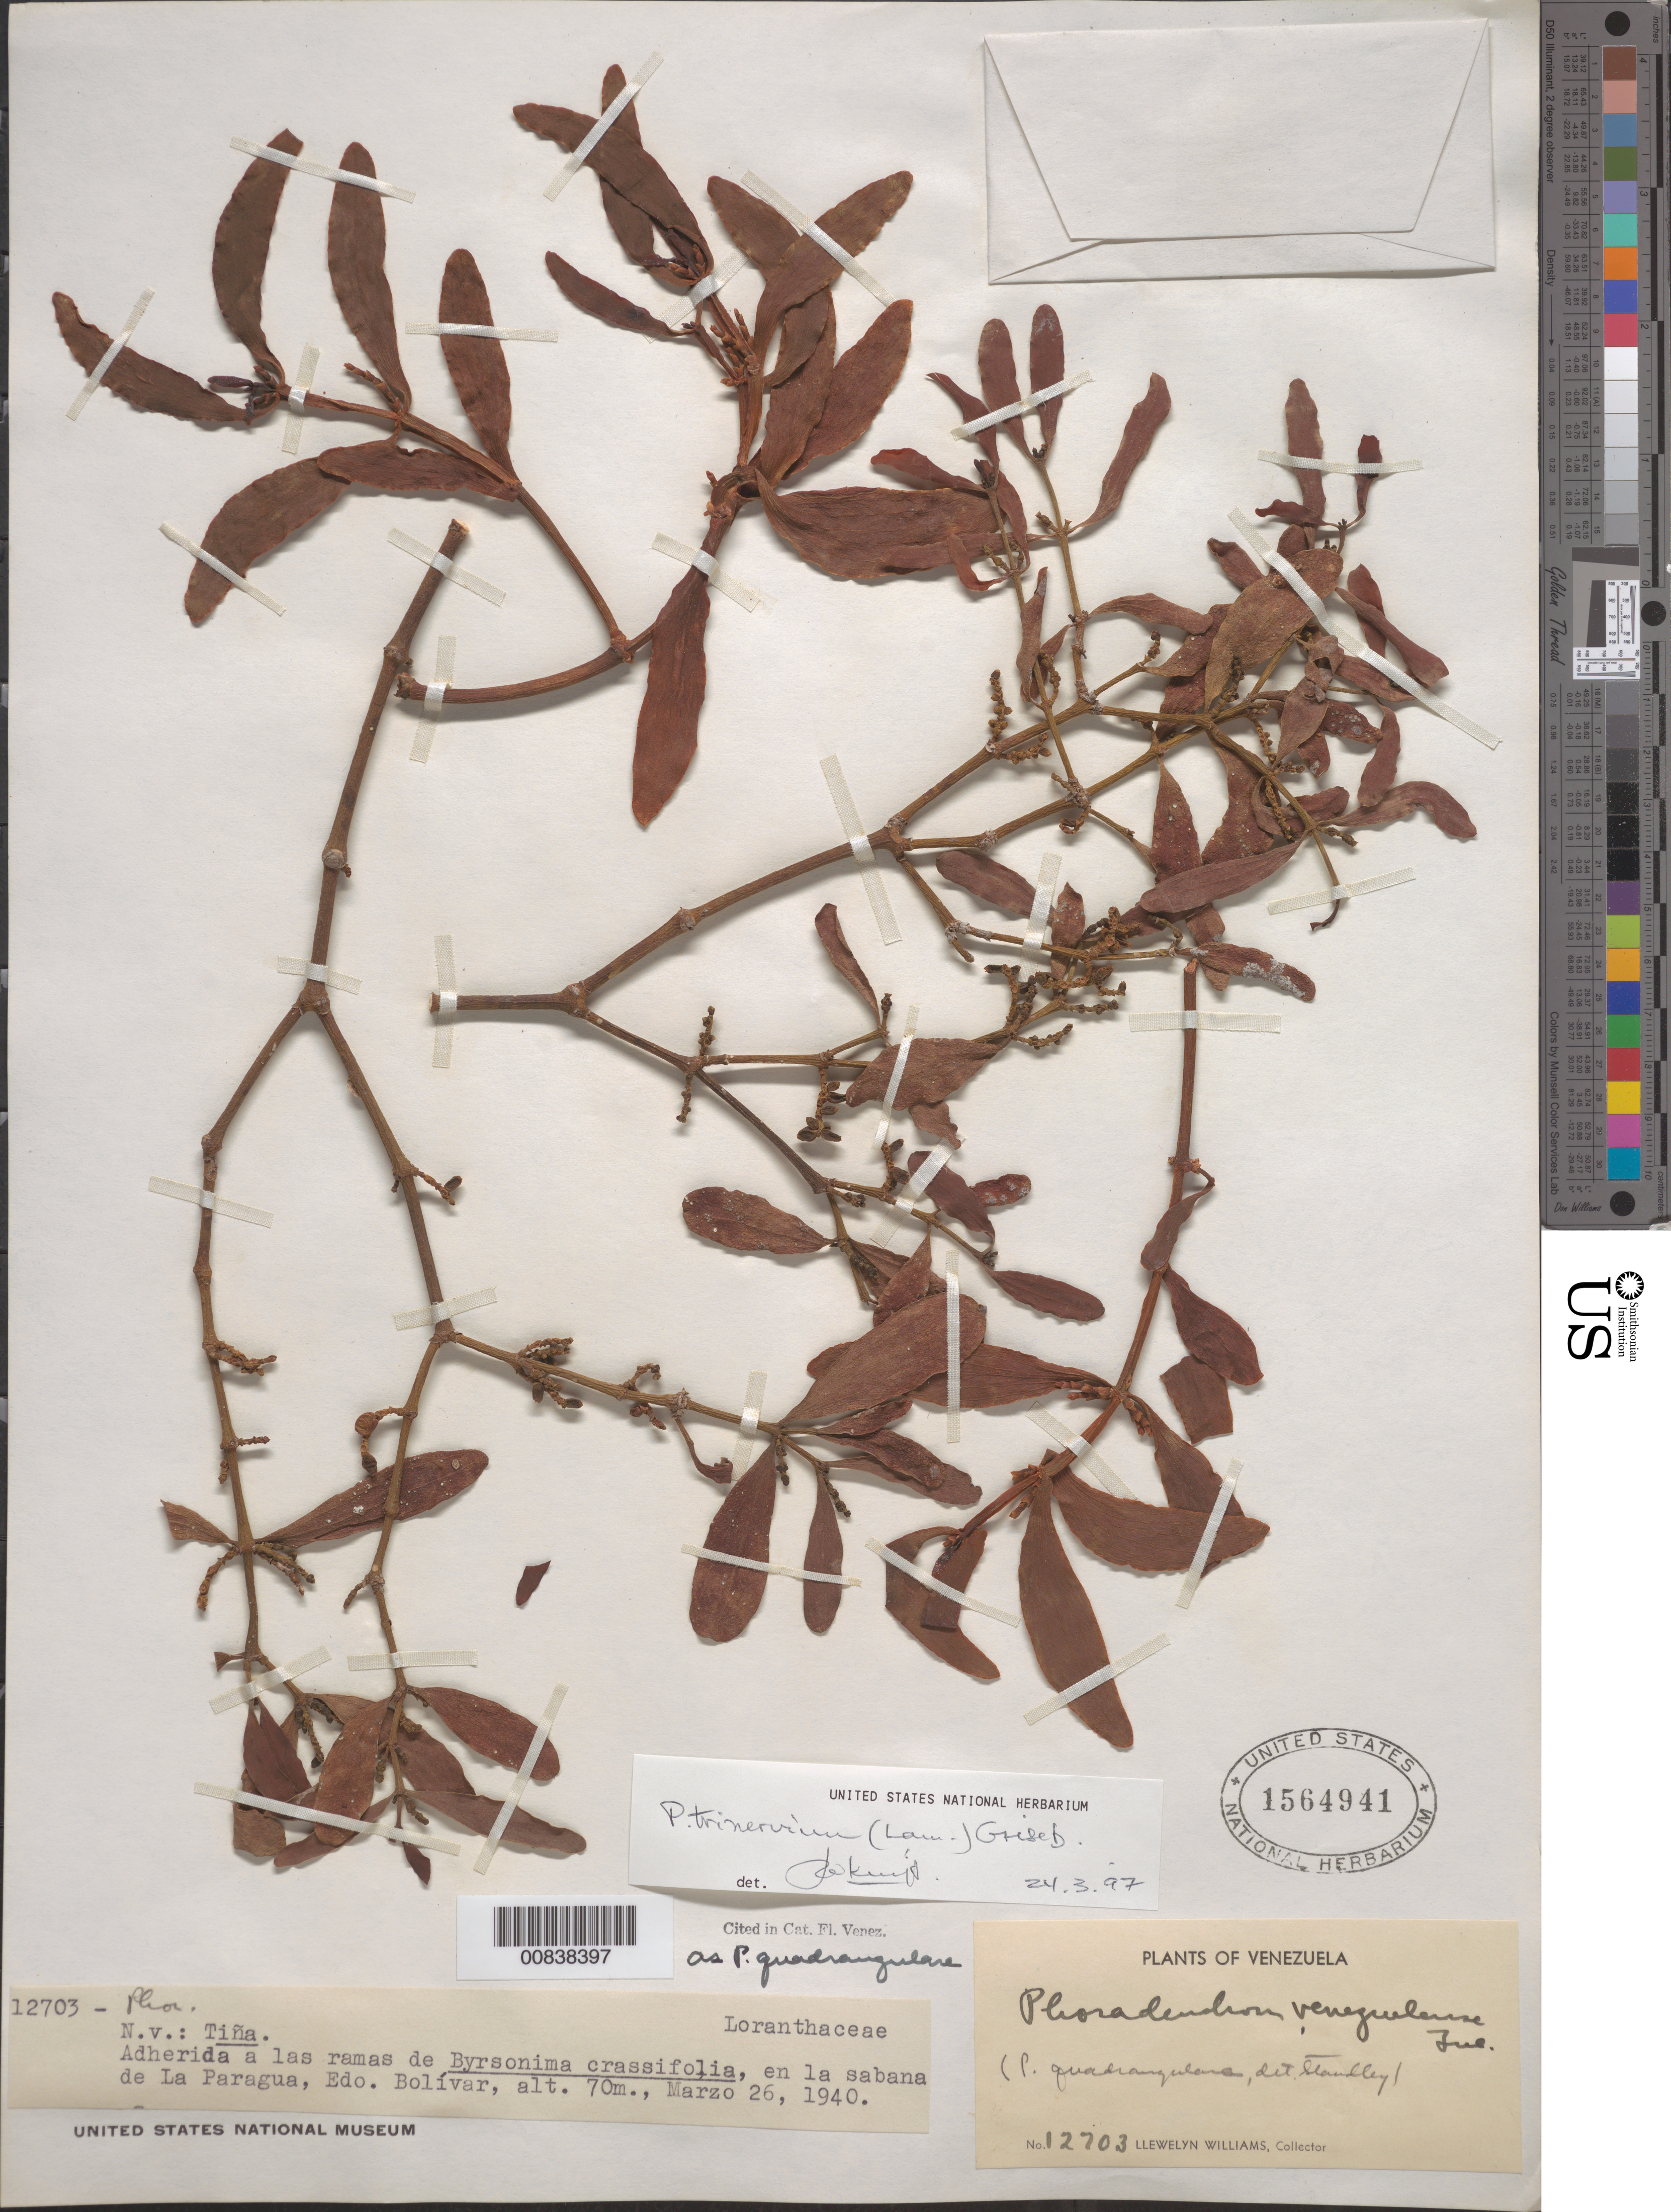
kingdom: Plantae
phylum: Tracheophyta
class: Magnoliopsida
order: Santalales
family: Viscaceae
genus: Phoradendron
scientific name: Phoradendron trinervium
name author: (Lam.) Griseb.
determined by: Kuijt, Job, (CANADA)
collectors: Ll. Williams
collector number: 12703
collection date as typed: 26-Mar-40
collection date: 1940-03-26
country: Venezuela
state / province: Bolívar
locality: Río Paragua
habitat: Adherida a las ramas de Byrsonima crassifolia, en la sabana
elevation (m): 70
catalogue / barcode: US 1564941